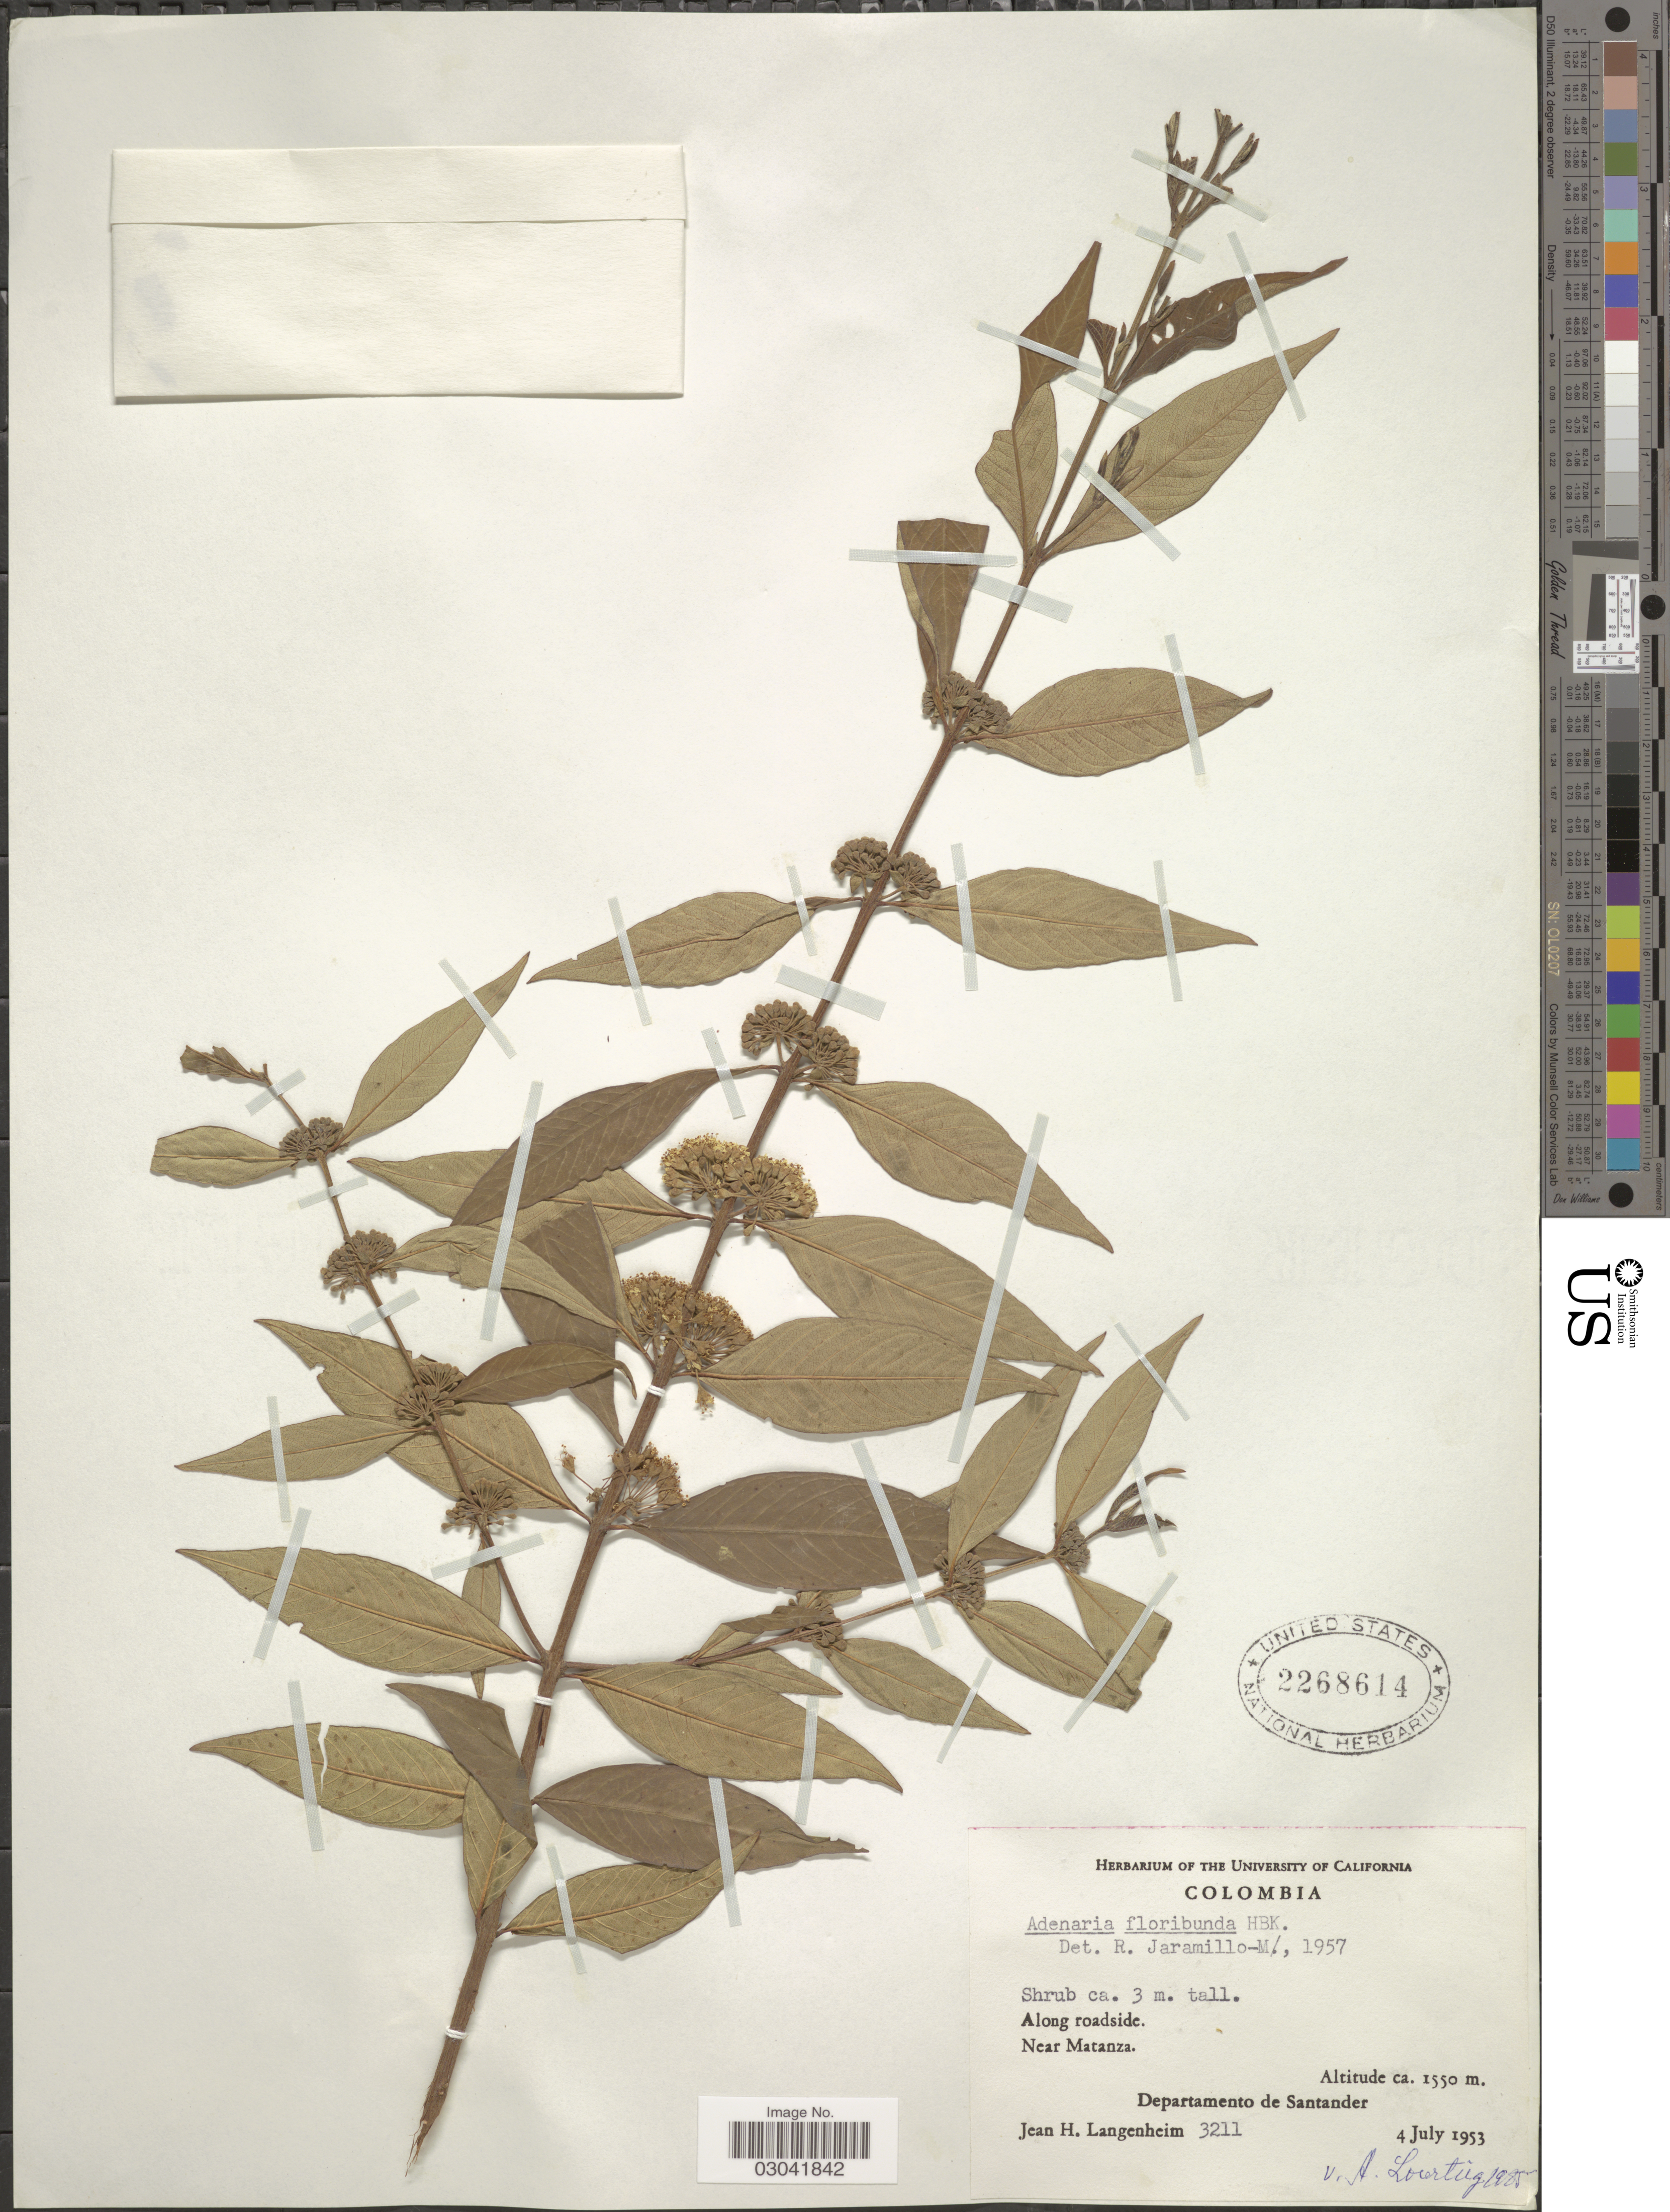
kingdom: Plantae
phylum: Tracheophyta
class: Magnoliopsida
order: Myrtales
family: Lythraceae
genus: Adenaria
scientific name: Adenaria floribunda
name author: Kunth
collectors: J. H. Langenheim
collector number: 3211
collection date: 1953-07-04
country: Colombia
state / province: Santander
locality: Near Matanza. Departamento de Santander.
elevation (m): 1550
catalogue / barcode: US 2268614